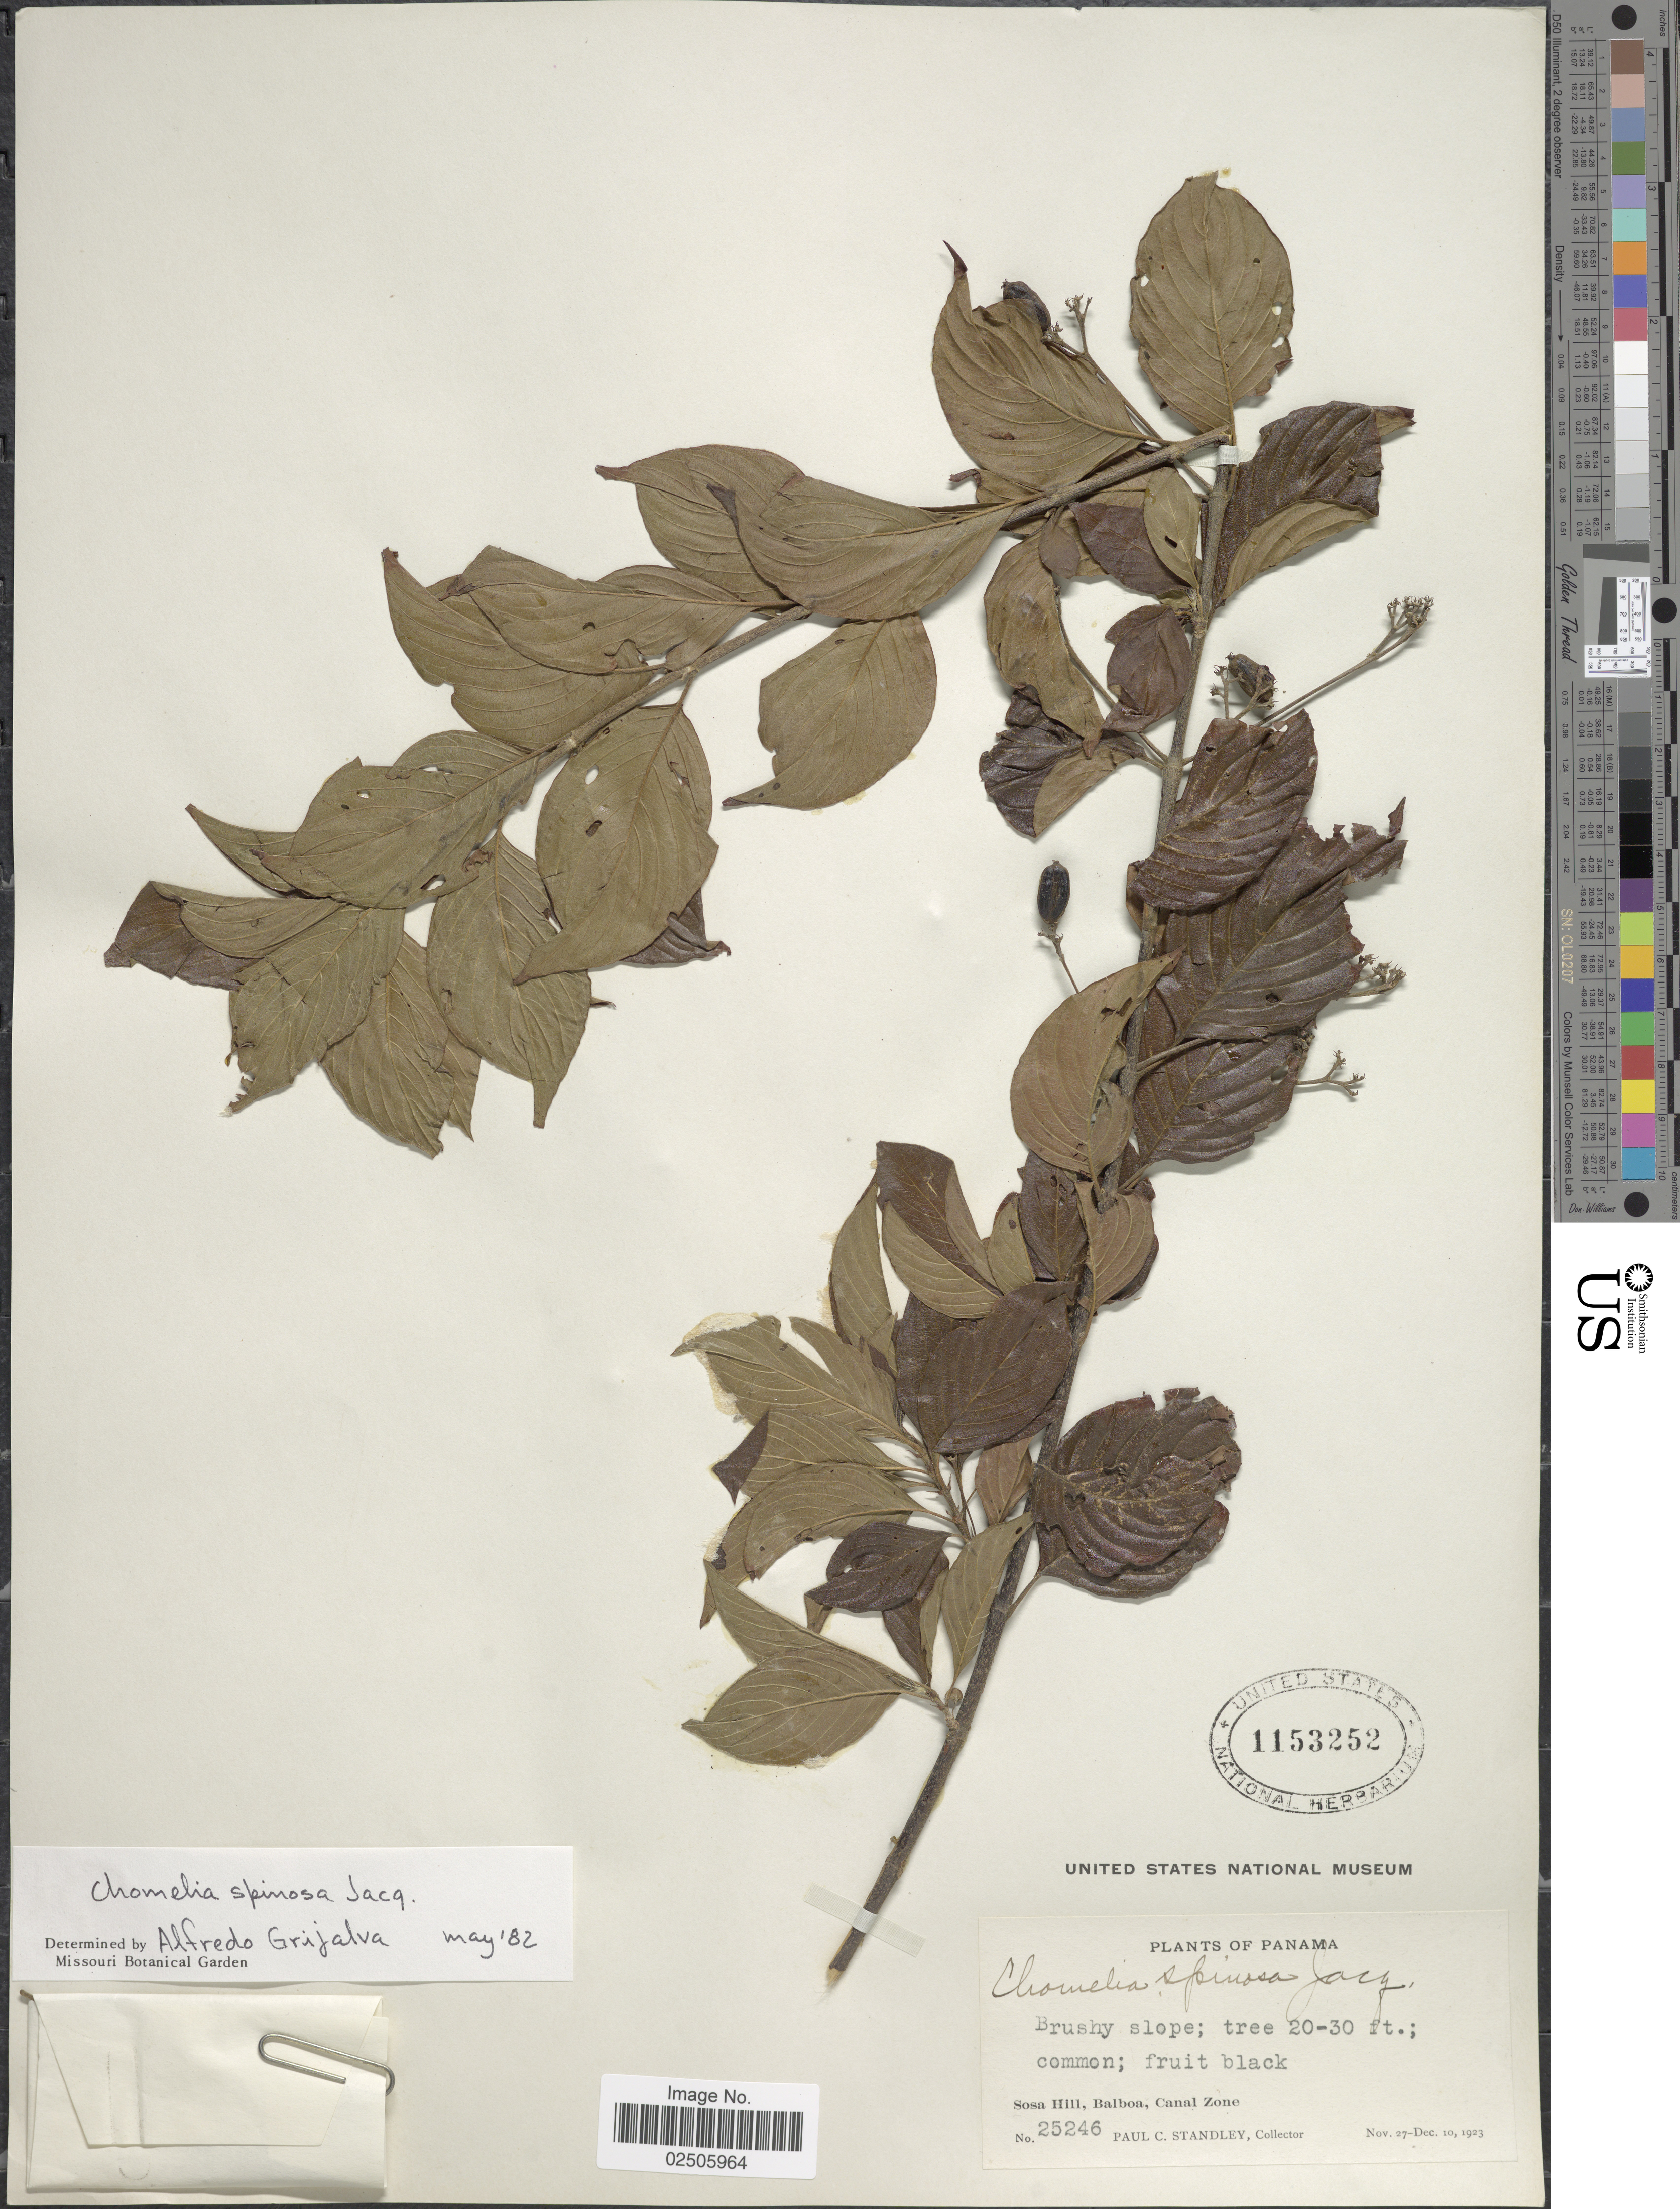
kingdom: Plantae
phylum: Tracheophyta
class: Magnoliopsida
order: Gentianales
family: Rubiaceae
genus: Chomelia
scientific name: Chomelia spinosa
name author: Jacq.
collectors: P. C. Standley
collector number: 25246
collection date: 1923-11-27/1923-12-10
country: Panama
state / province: Colón / Panamá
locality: Sosa Hill, Balboa, Canal Zone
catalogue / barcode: US 1153252